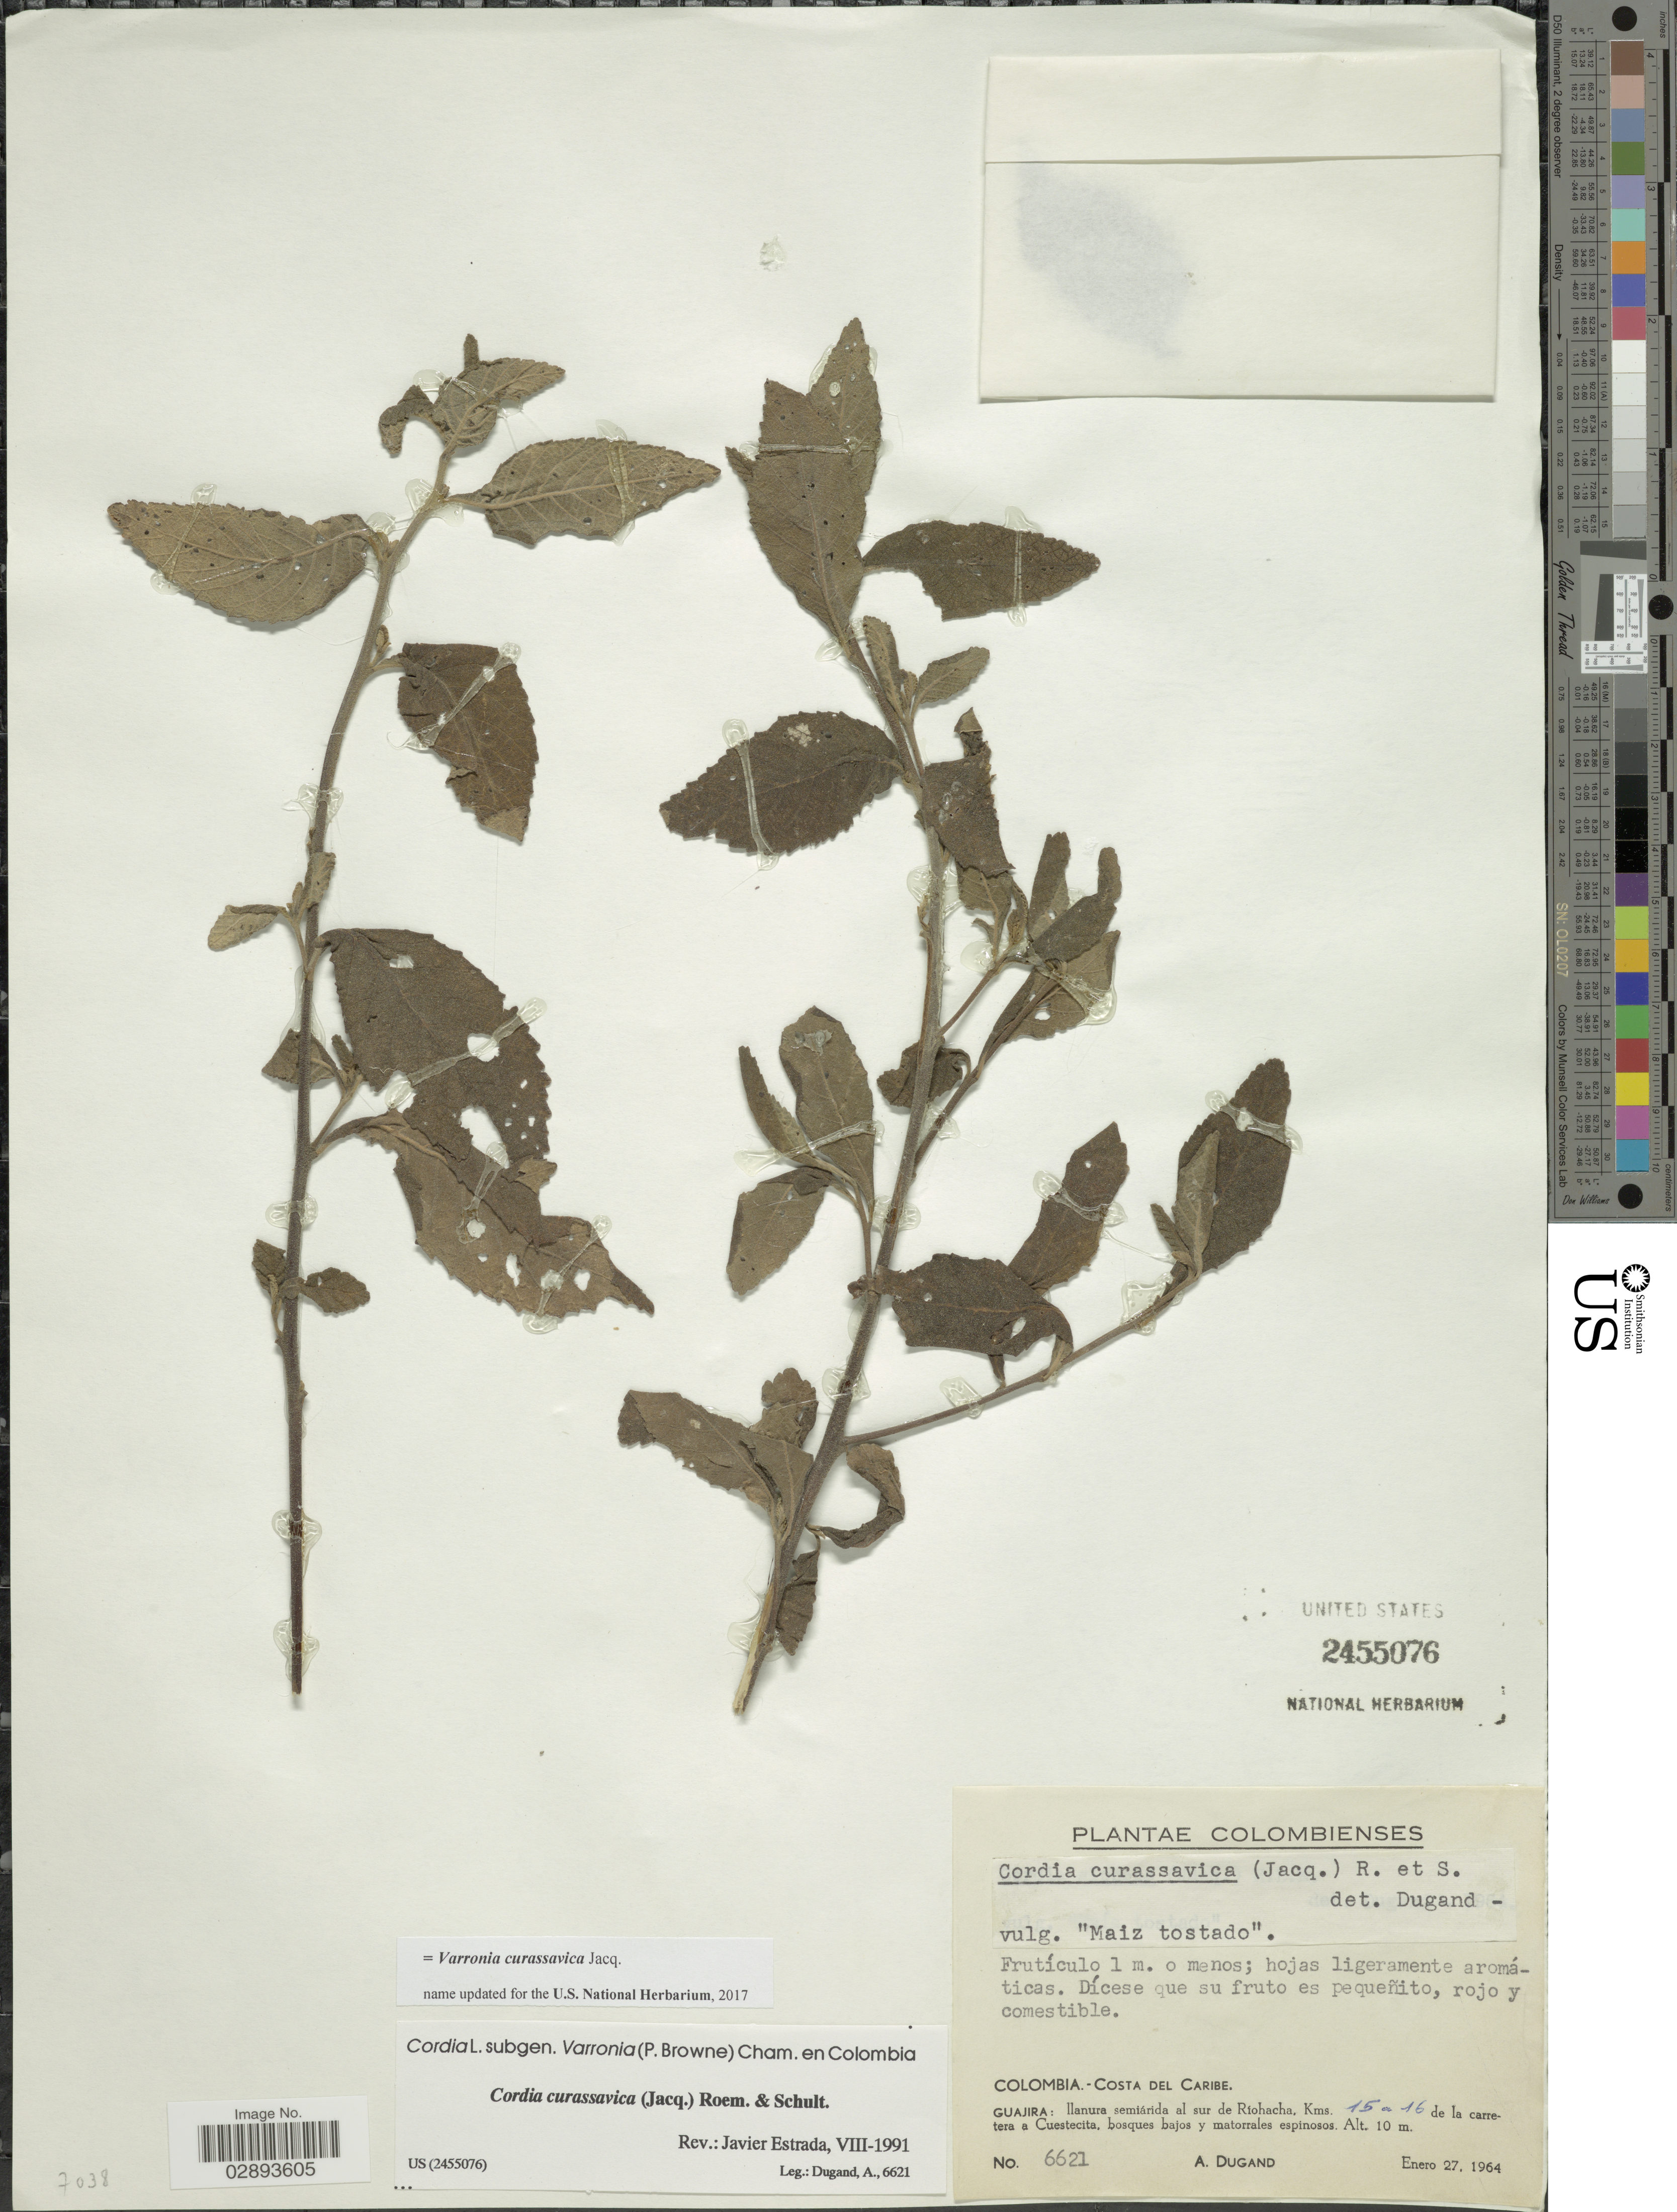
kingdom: Plantae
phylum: Tracheophyta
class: Magnoliopsida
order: Boraginales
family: Cordiaceae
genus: Varronia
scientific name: Varronia curassavica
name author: Jacq.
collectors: A. Dugand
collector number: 6621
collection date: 1964-01-27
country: Colombia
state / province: La Guajira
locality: Guajira: llanura semiárida al sur de Ríohacha, Kms. 15-16 de la carretera a Cuestecita.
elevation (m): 10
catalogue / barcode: US 2455076